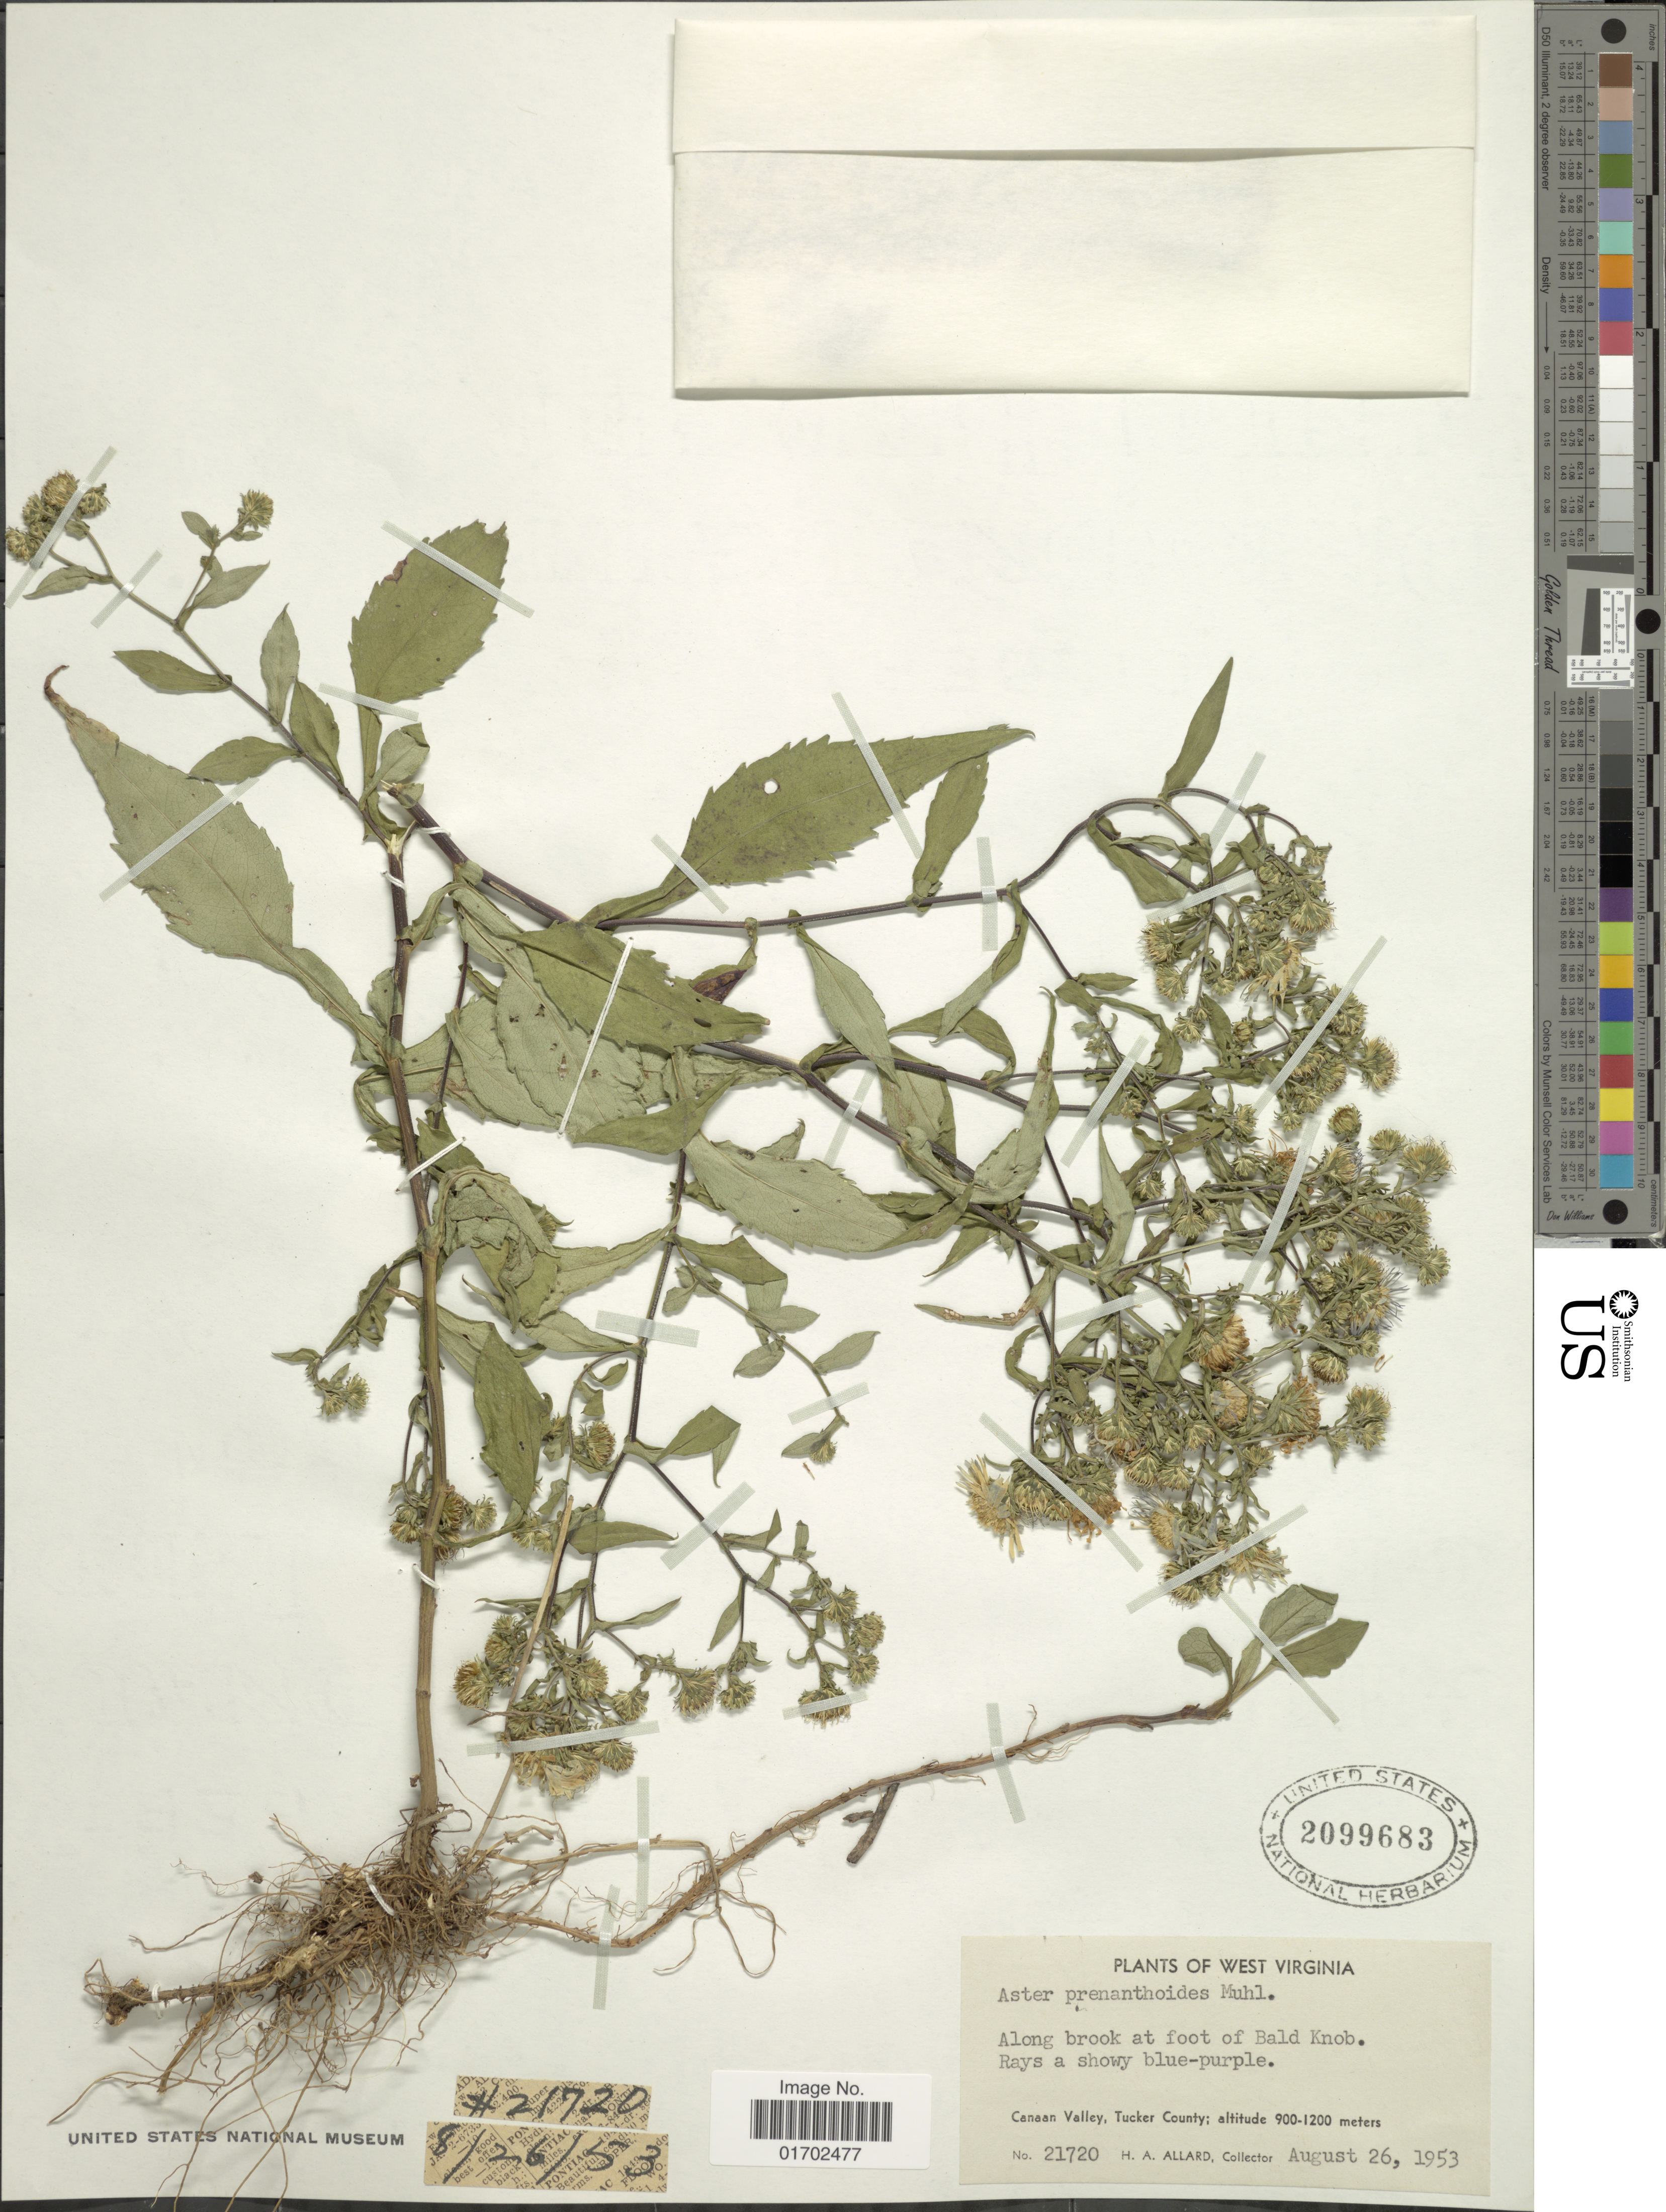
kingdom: Plantae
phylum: Tracheophyta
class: Magnoliopsida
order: Asterales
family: Asteraceae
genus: Symphyotrichum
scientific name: Symphyotrichum prenanthoides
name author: (Muhl. ex Willd.) G.L. Nesom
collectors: H. A. Allard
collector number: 21720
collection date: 1953-08-26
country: United States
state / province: West Virginia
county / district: Tucker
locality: Along brook at foot of Bald Knob. Canaan Valley, Tucker County.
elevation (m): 900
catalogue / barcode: US 2099683